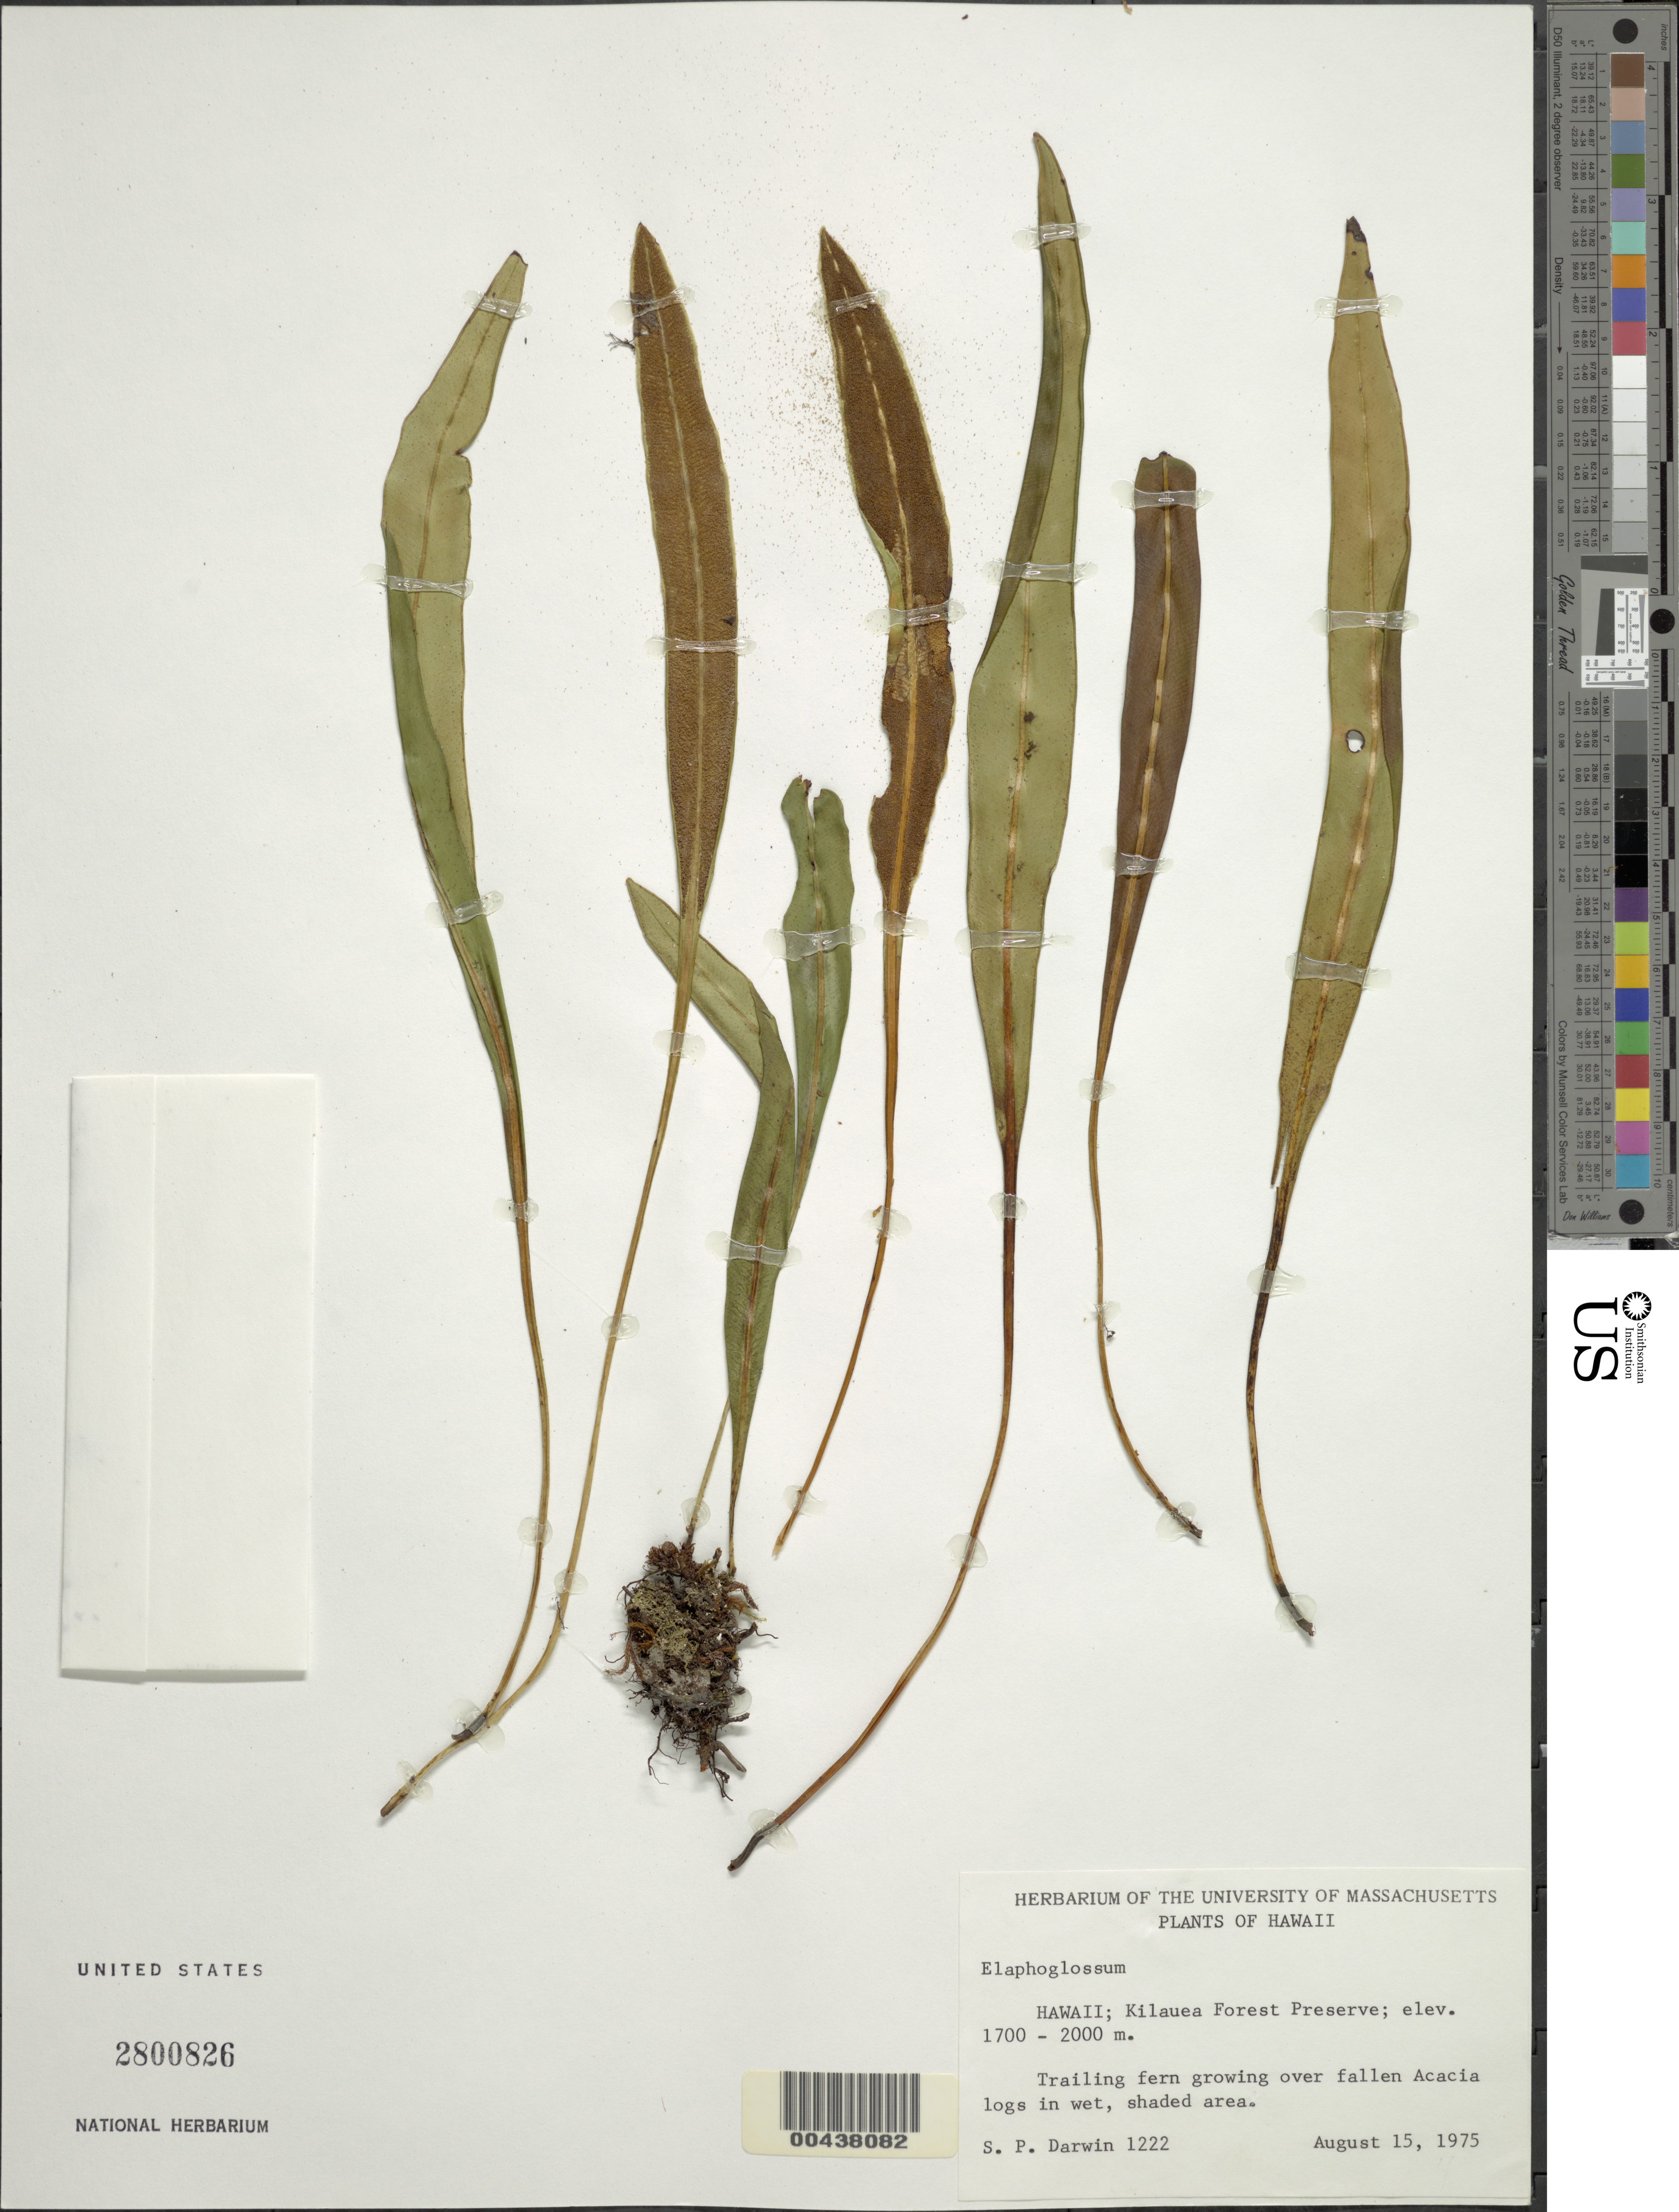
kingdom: Plantae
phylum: Tracheophyta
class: Polypodiopsida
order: Polypodiales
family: Dryopteridaceae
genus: Elaphoglossum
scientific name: Elaphoglossum sp.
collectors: S. P. Darwin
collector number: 1222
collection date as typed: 15 Aug 1975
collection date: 1975-08-15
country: United States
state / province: Hawaii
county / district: Hawaii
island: Hawaii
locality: Kilauea Forest Preserve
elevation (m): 1700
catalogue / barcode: US 2800826